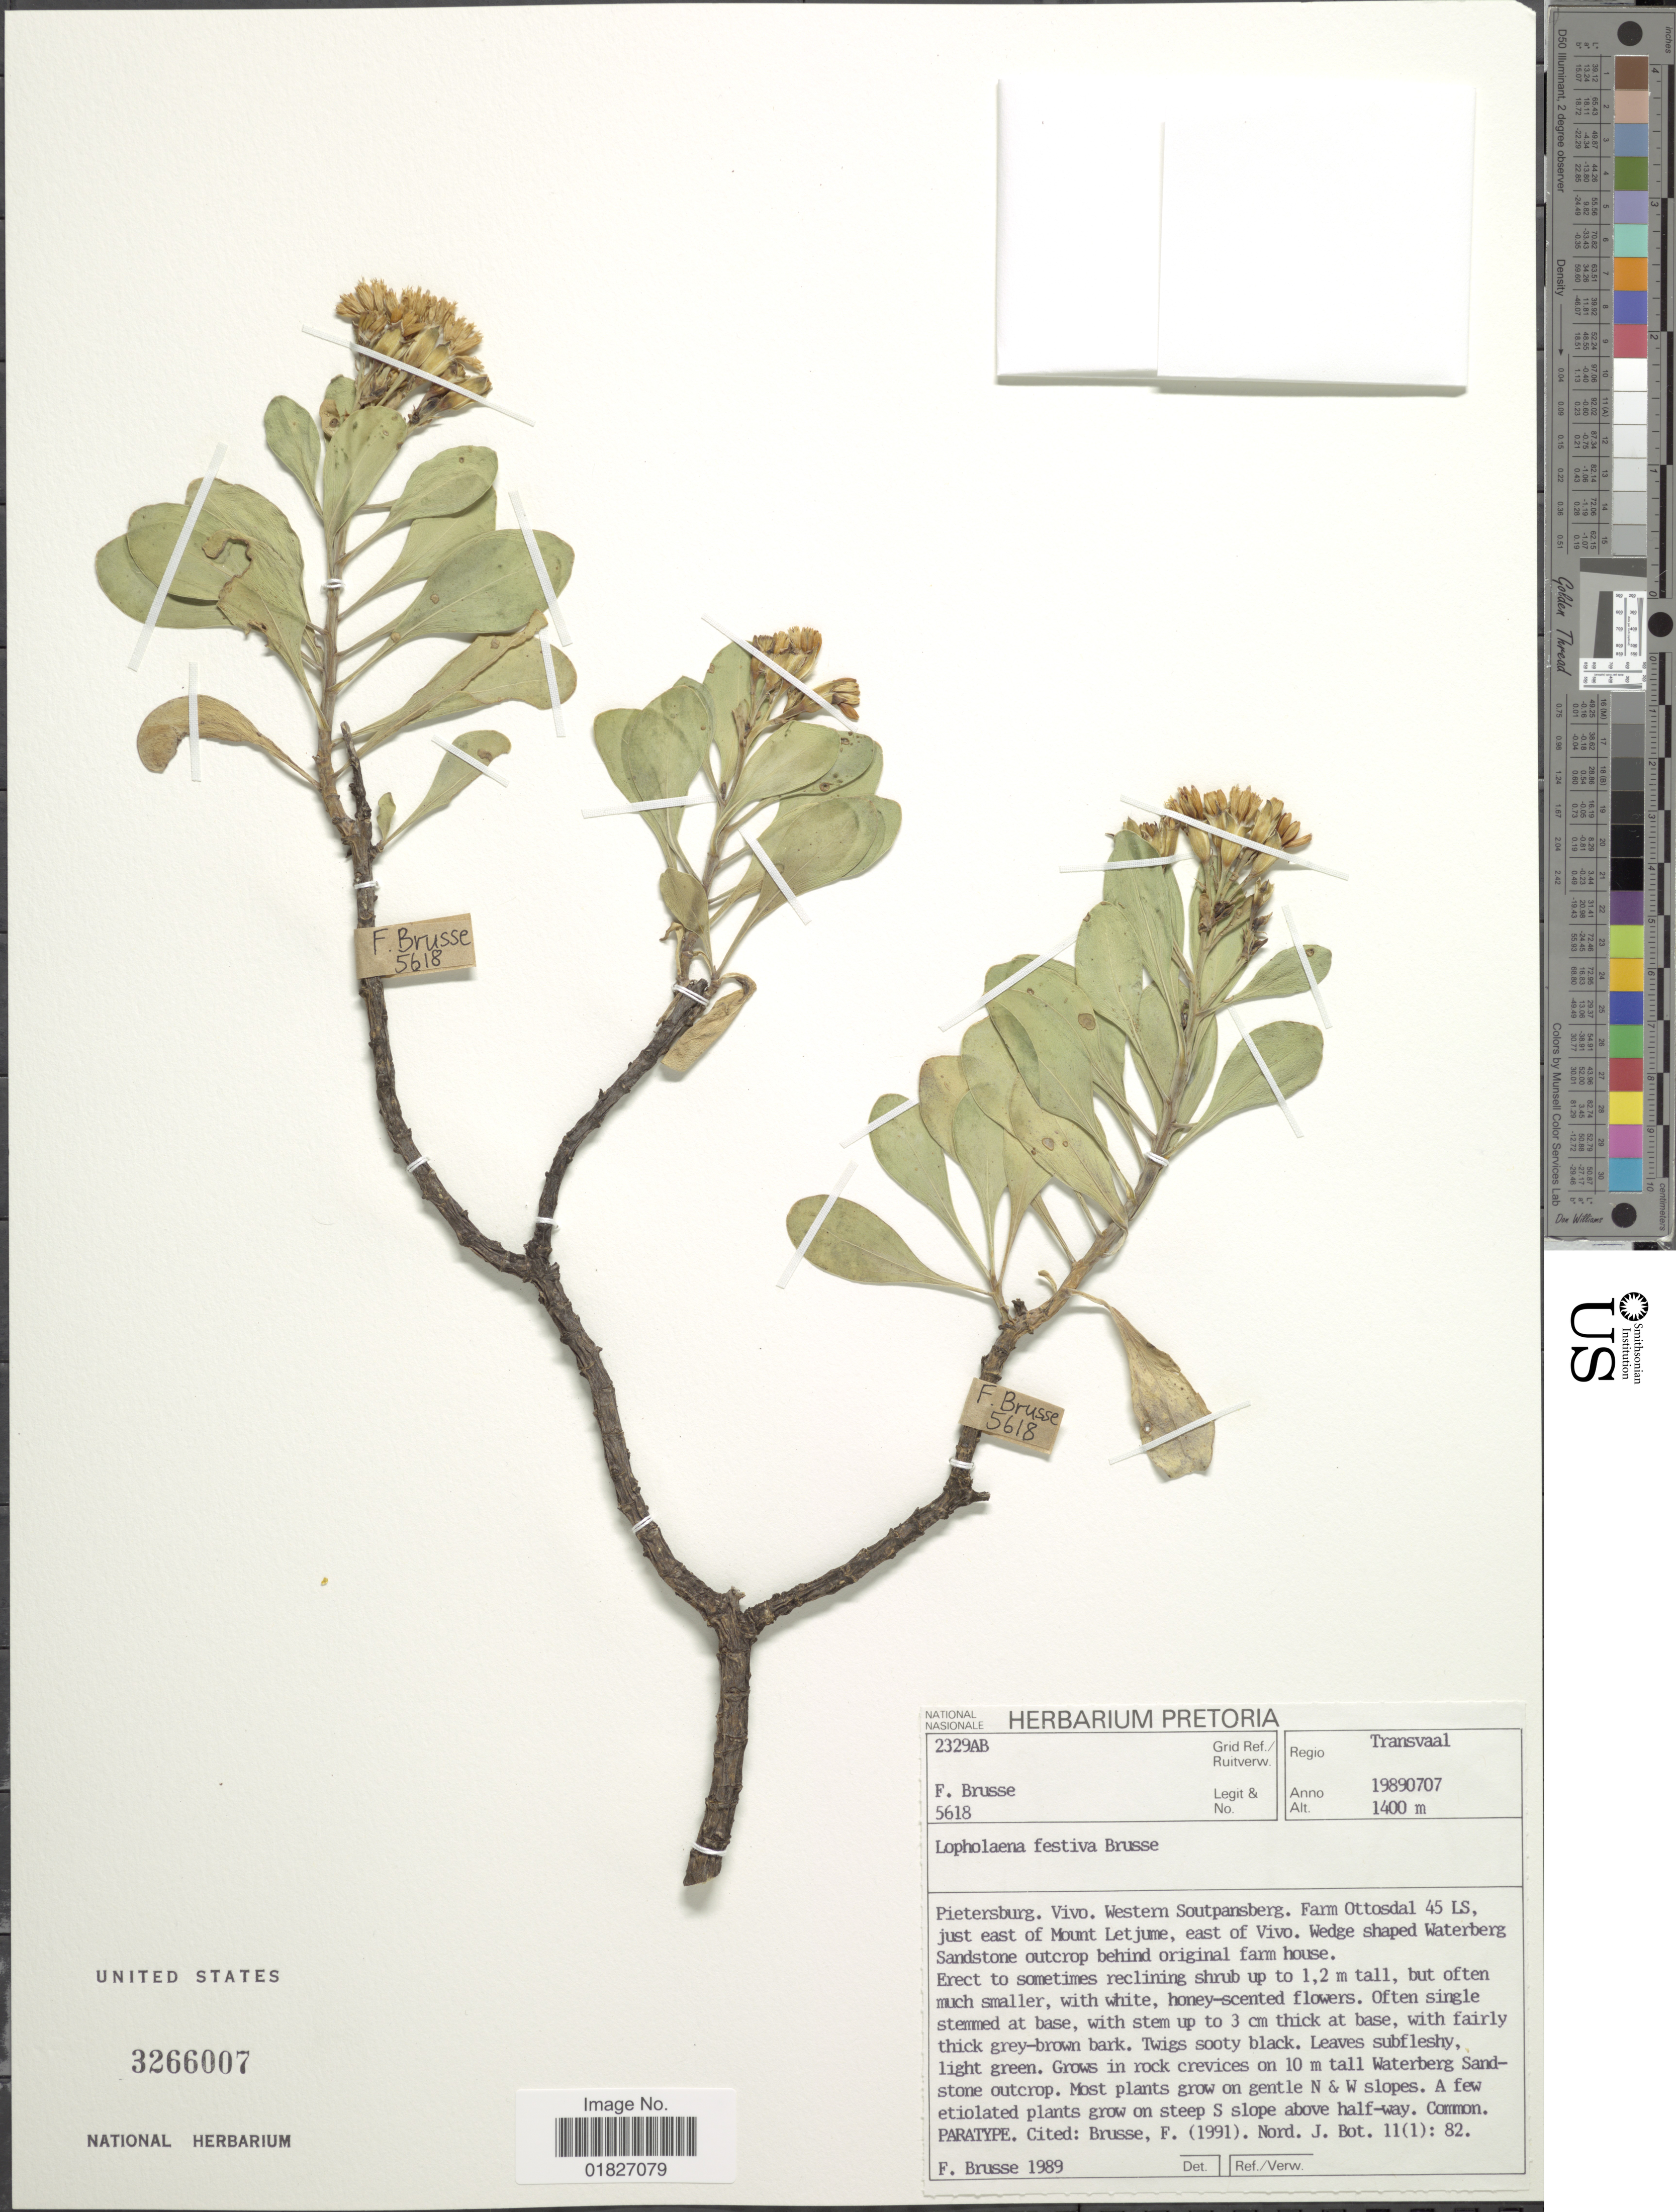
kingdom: Plantae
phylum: Tracheophyta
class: Magnoliopsida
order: Asterales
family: Asteraceae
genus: Lopholaena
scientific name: Lopholaena festiva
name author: Brusse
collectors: F. A. Brusse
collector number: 5618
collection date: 1989-07-07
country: South Africa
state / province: Limpopo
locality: Transvaal, Pietersburg, Vivo. Western Soutpansberg, Farm Ottosdal 45 LS, just east of Mount Letjume, east of Vivo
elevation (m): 1400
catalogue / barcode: US 3266007